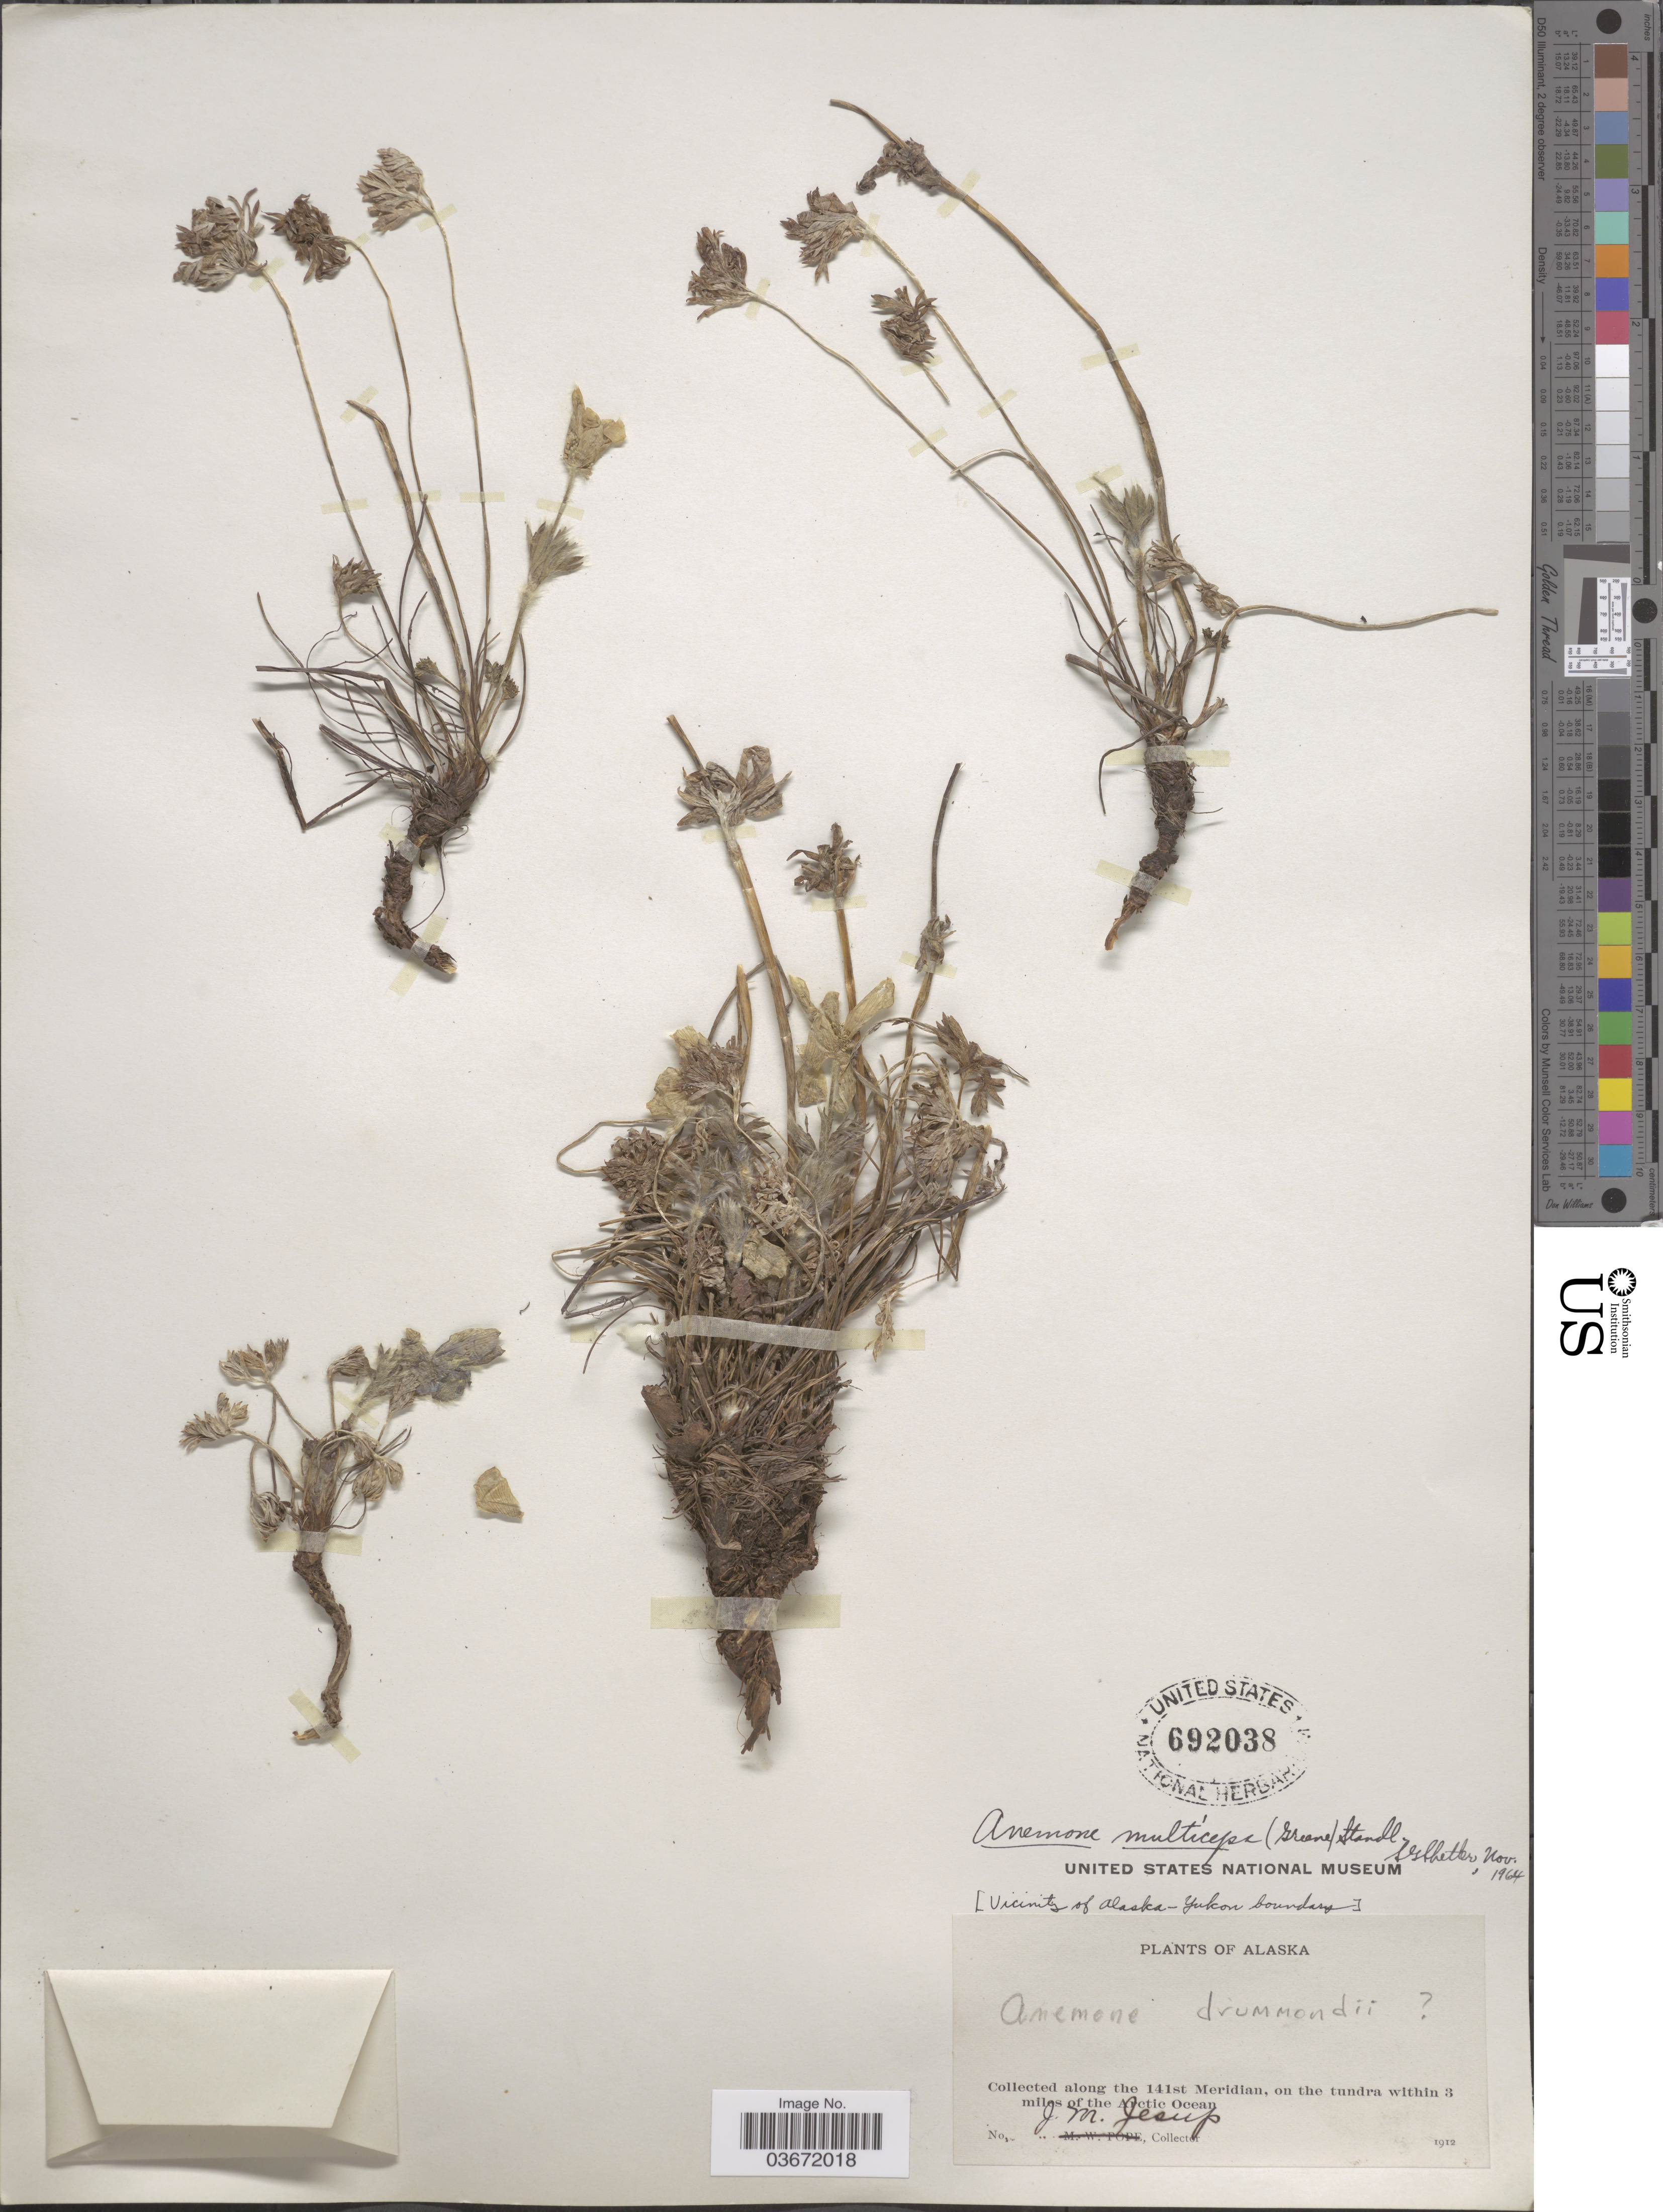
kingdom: Plantae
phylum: Tracheophyta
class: Magnoliopsida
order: Ranunculales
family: Ranunculaceae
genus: Anemone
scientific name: Anemone multiceps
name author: (Greene) Standl.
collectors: J. Jesup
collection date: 1912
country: United States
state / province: Alaska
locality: Along the 141st Meridian, on the tundra within 3 miles of the Arctic Ocean.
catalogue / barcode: US 692038